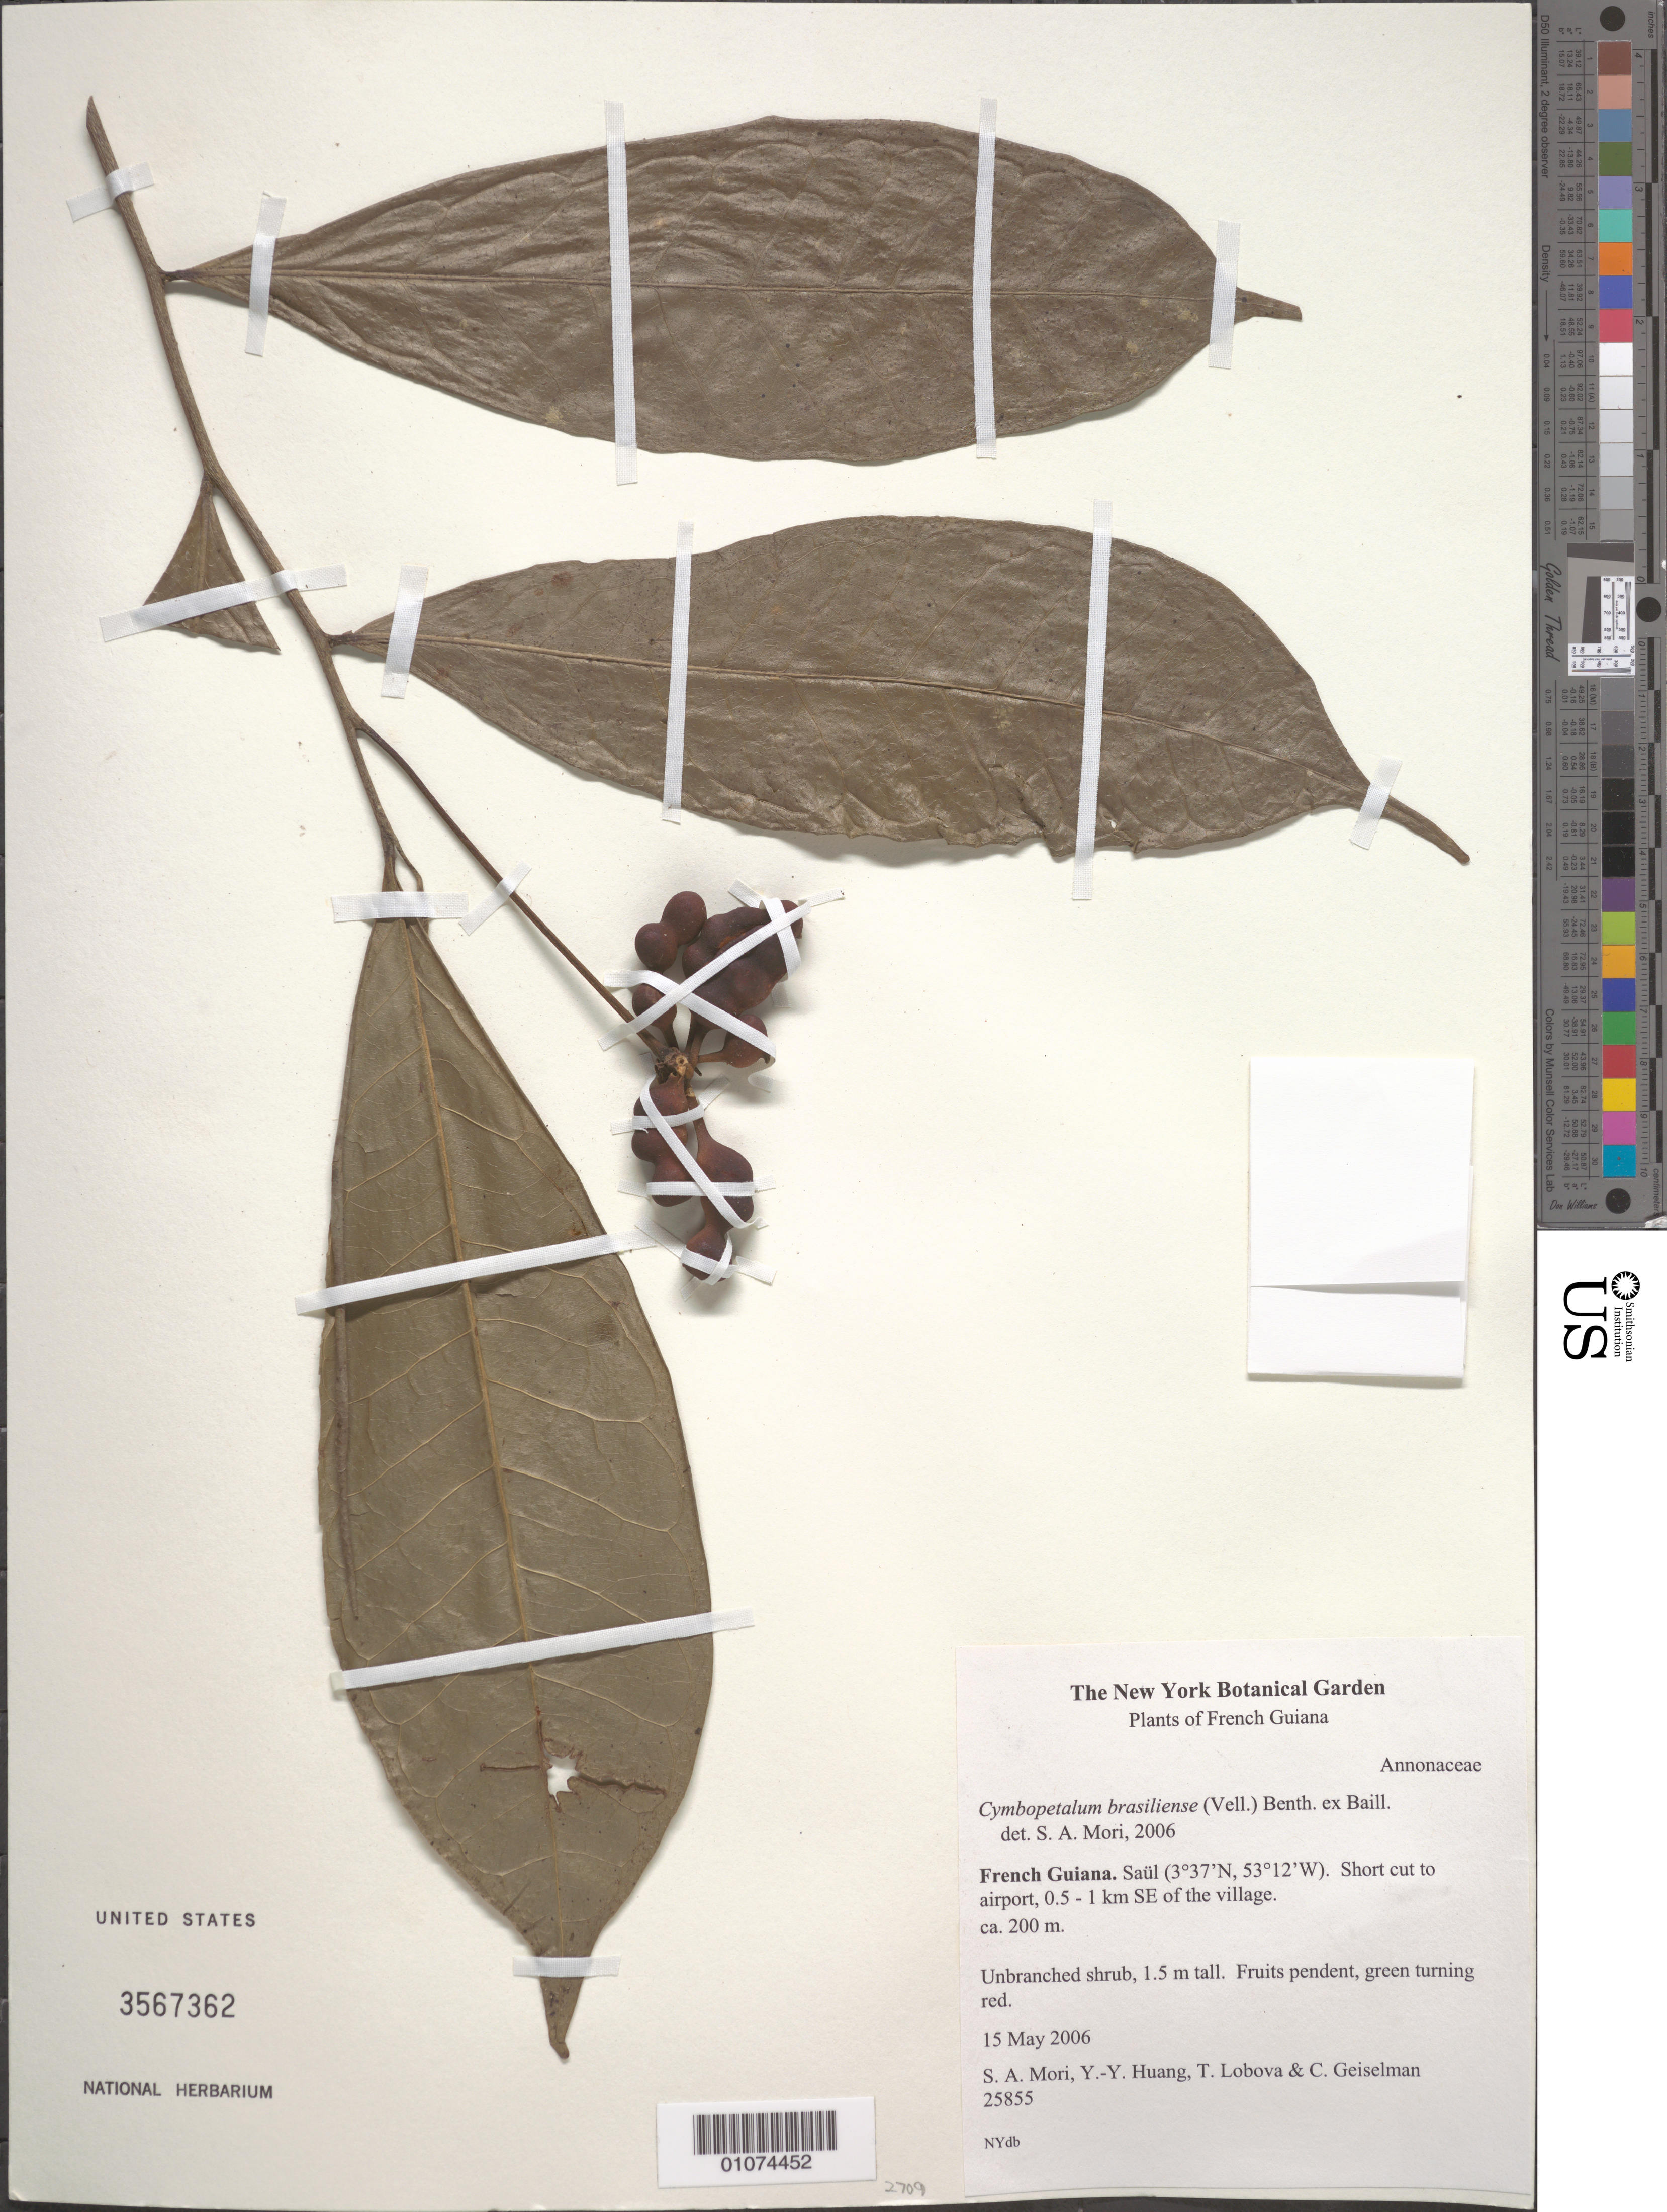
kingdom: Plantae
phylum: Tracheophyta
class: Magnoliopsida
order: Magnoliales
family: Annonaceae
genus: Cymbopetalum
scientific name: Cymbopetalum brasiliense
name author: (Vell.) Benth. ex Baill.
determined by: Mori, Scott A.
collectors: S. Mori, Y. Huang, T. Lobova & C. Geiselman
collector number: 25855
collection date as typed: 15-May-06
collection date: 2006-05-15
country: French Guiana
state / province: Saint-Laurent-du-Maroni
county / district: Saül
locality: Short cut to airport, 0.5-1 km SE of the village.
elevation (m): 200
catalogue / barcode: US 3567362